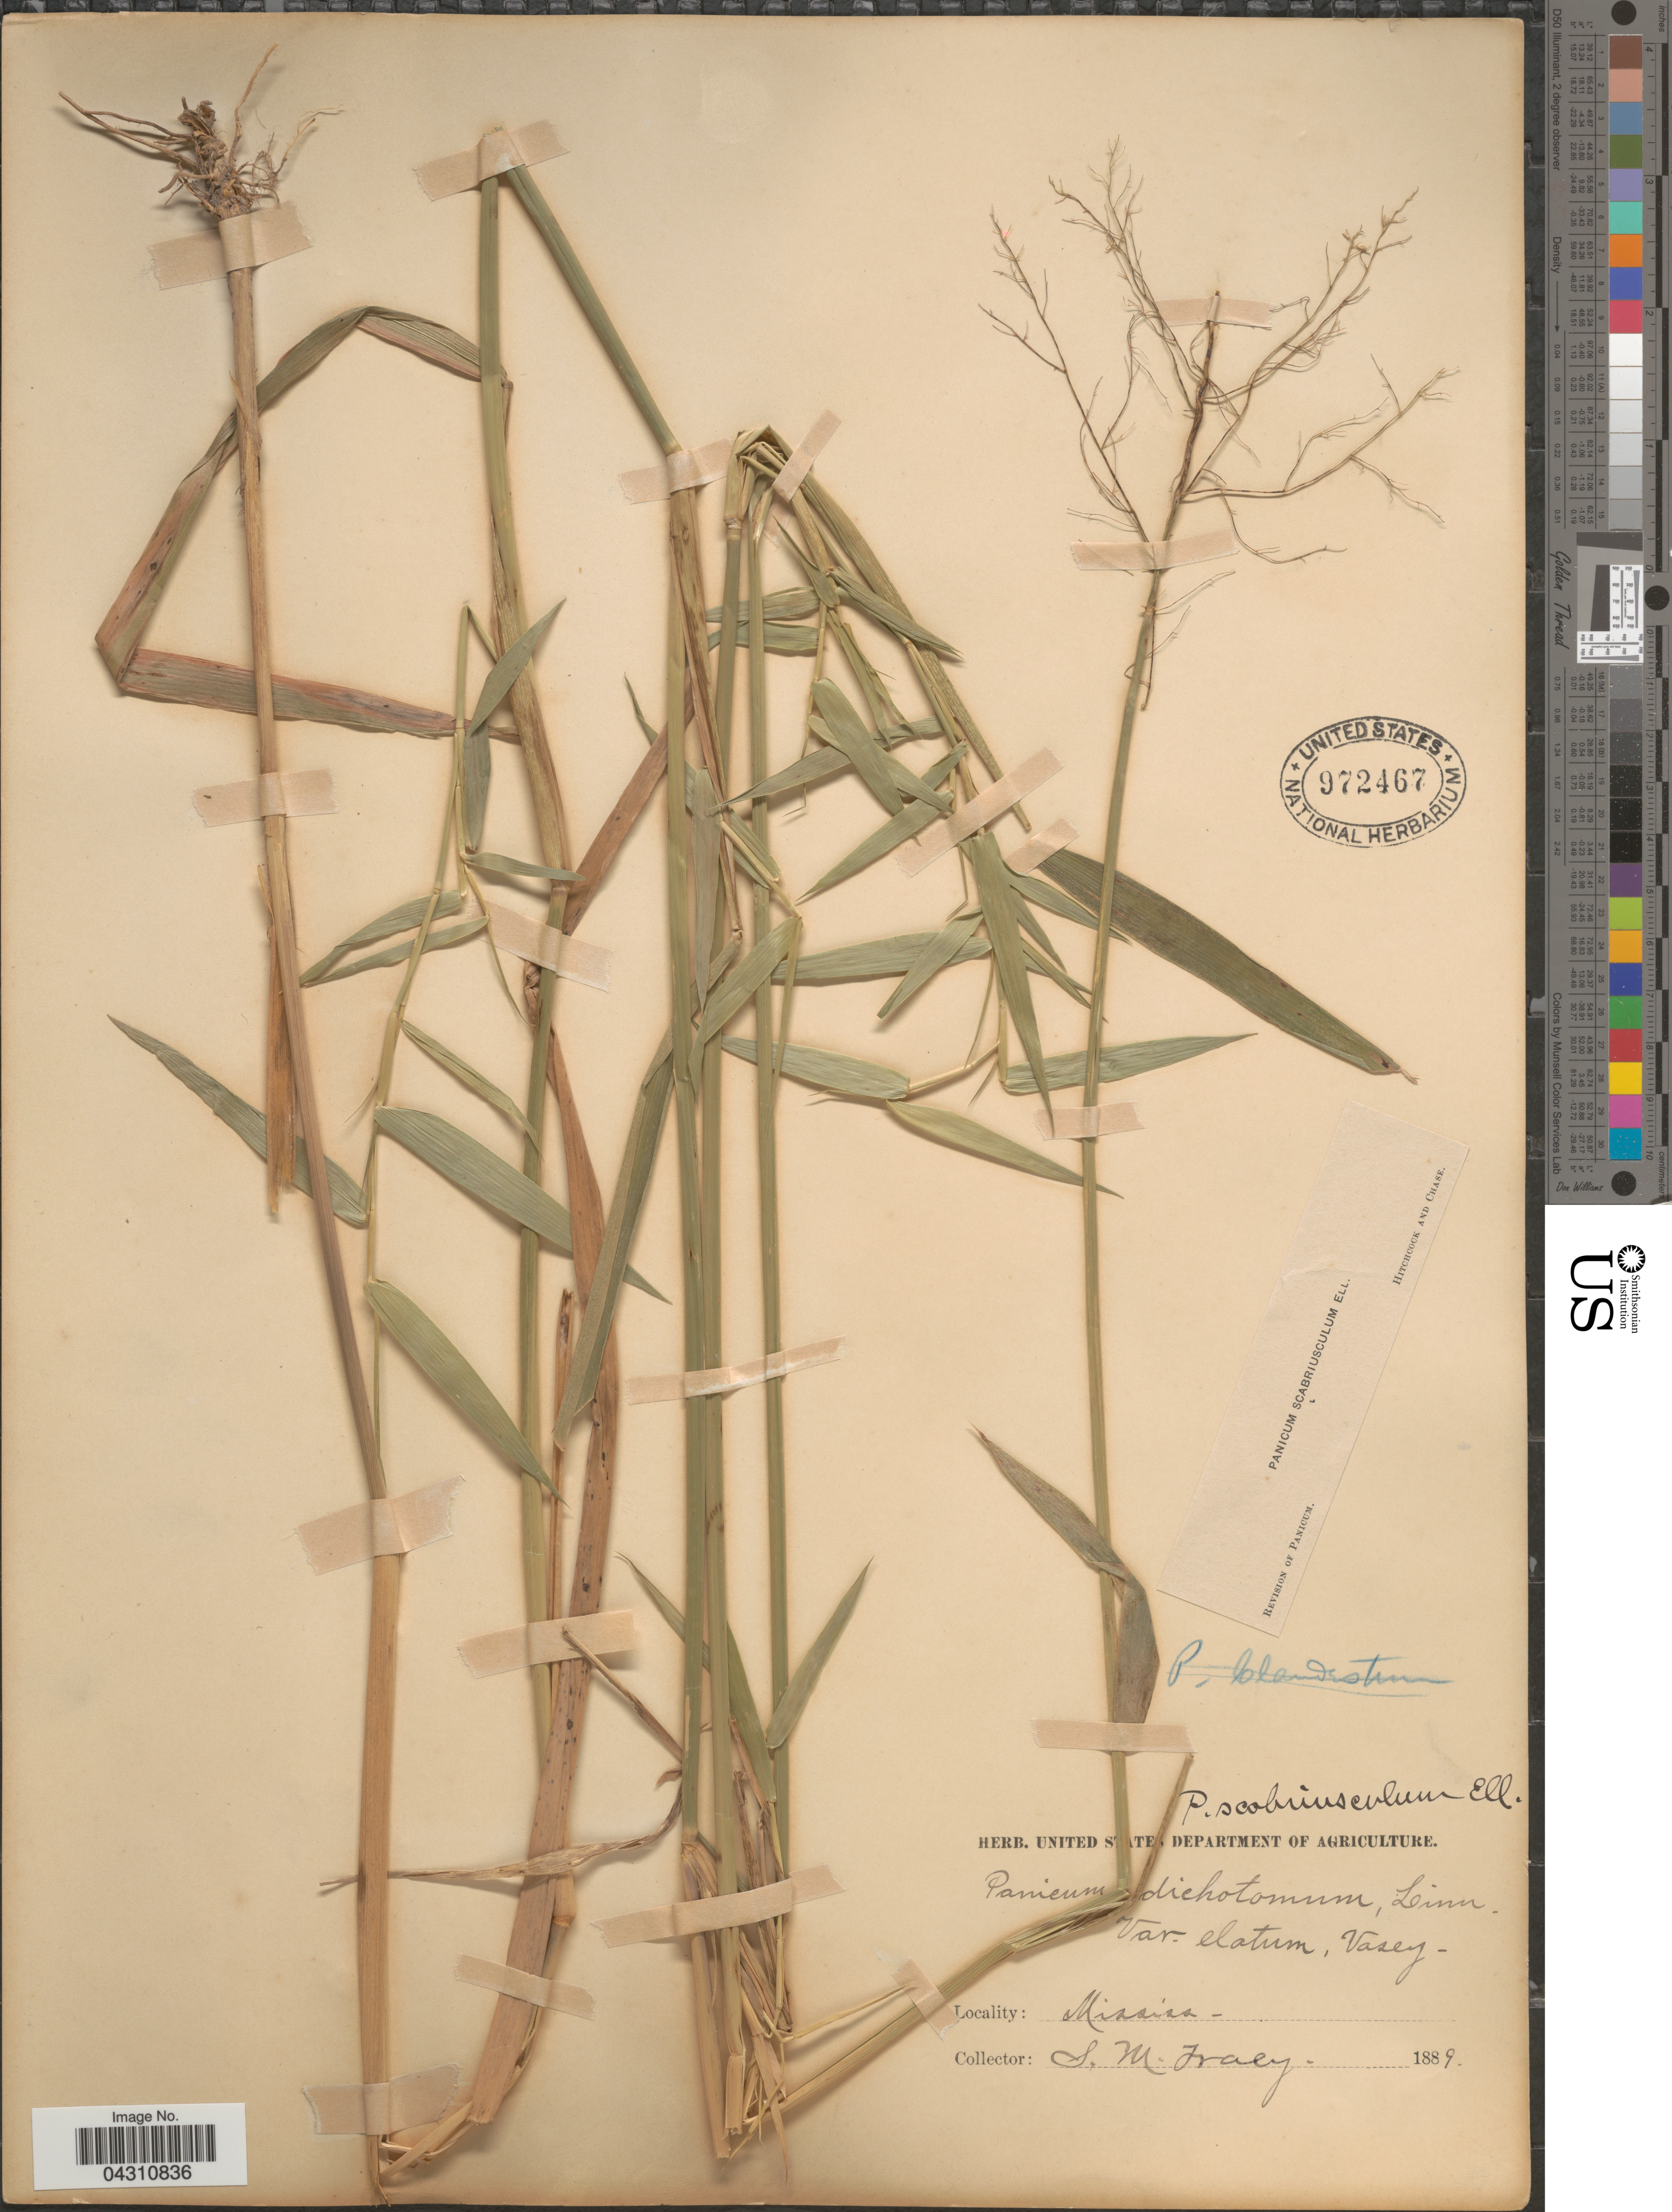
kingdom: Plantae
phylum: Tracheophyta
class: Liliopsida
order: Poales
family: Poaceae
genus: Dichanthelium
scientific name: Dichanthelium scabriusculum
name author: (Elliott) Gould & C.A. Clark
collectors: S. M. Tracy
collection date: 1889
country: United States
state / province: Mississippi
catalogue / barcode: US 972467